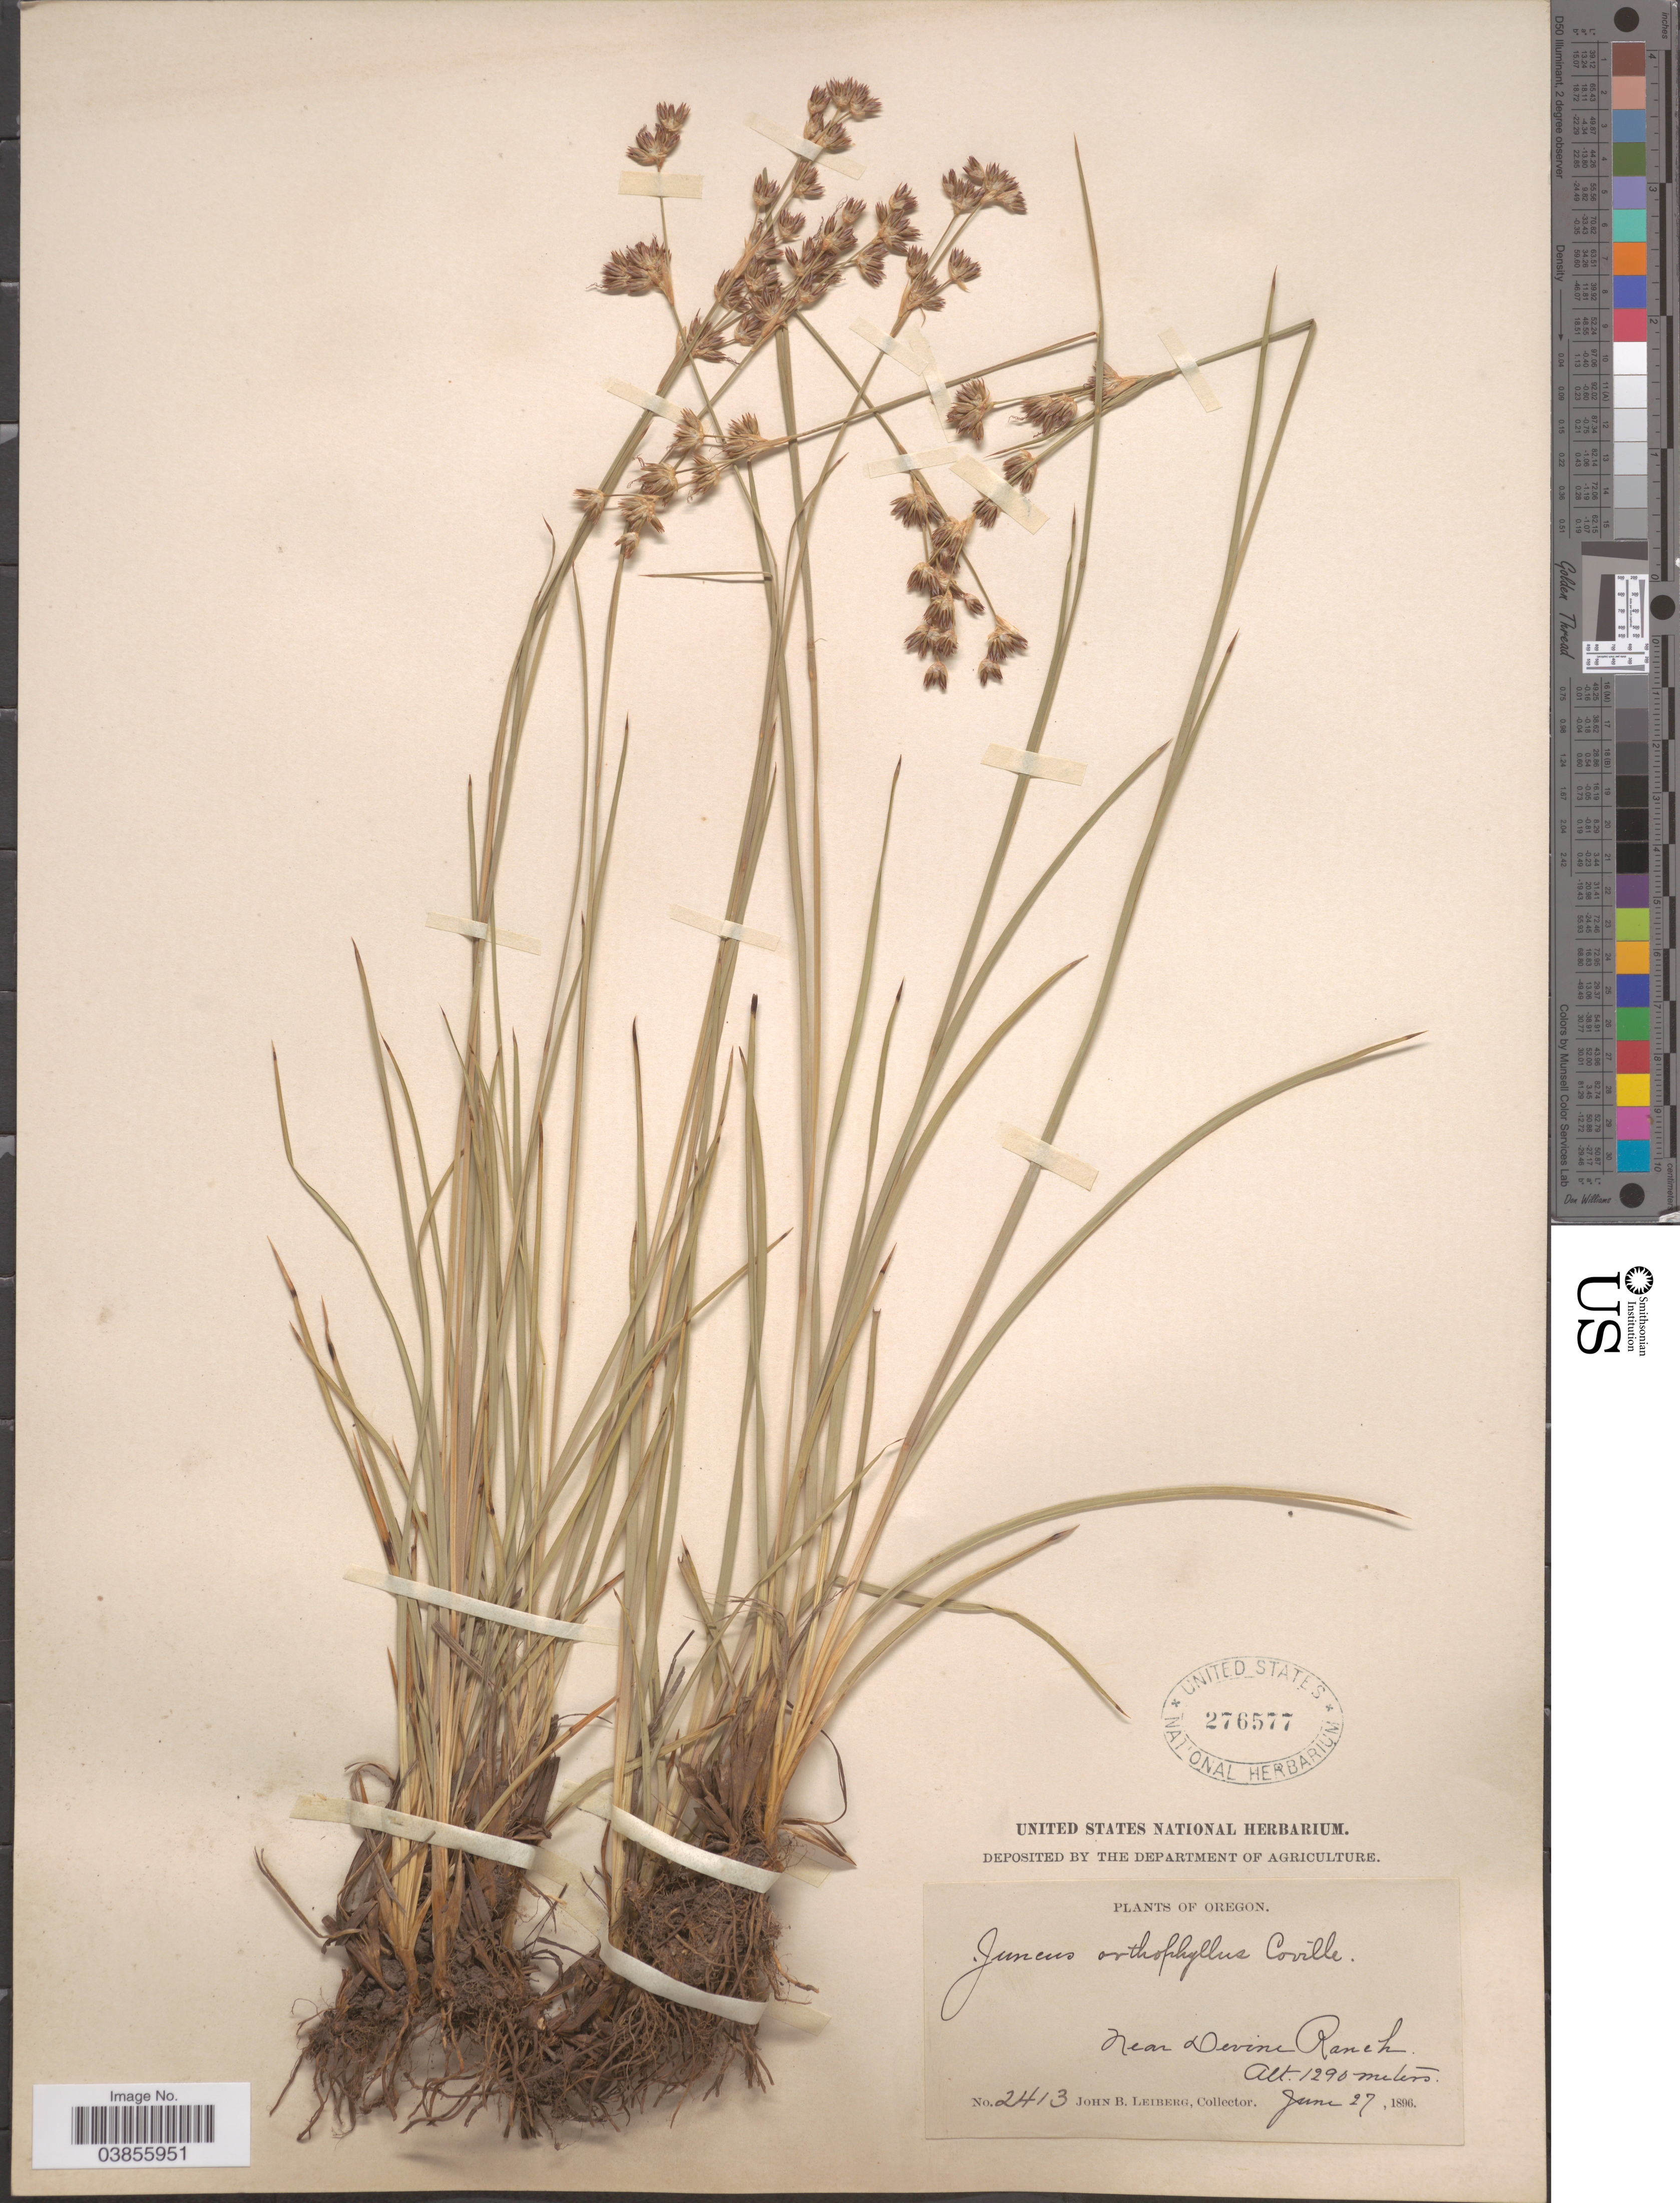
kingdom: Plantae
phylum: Tracheophyta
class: Liliopsida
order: Poales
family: Juncaceae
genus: Juncus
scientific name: Juncus orthophyllus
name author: Coville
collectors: J. B. Leiberg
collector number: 2413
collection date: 1896-06-27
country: United States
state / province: Oregon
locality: Near Devine Ranch.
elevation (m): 1290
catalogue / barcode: US 276577